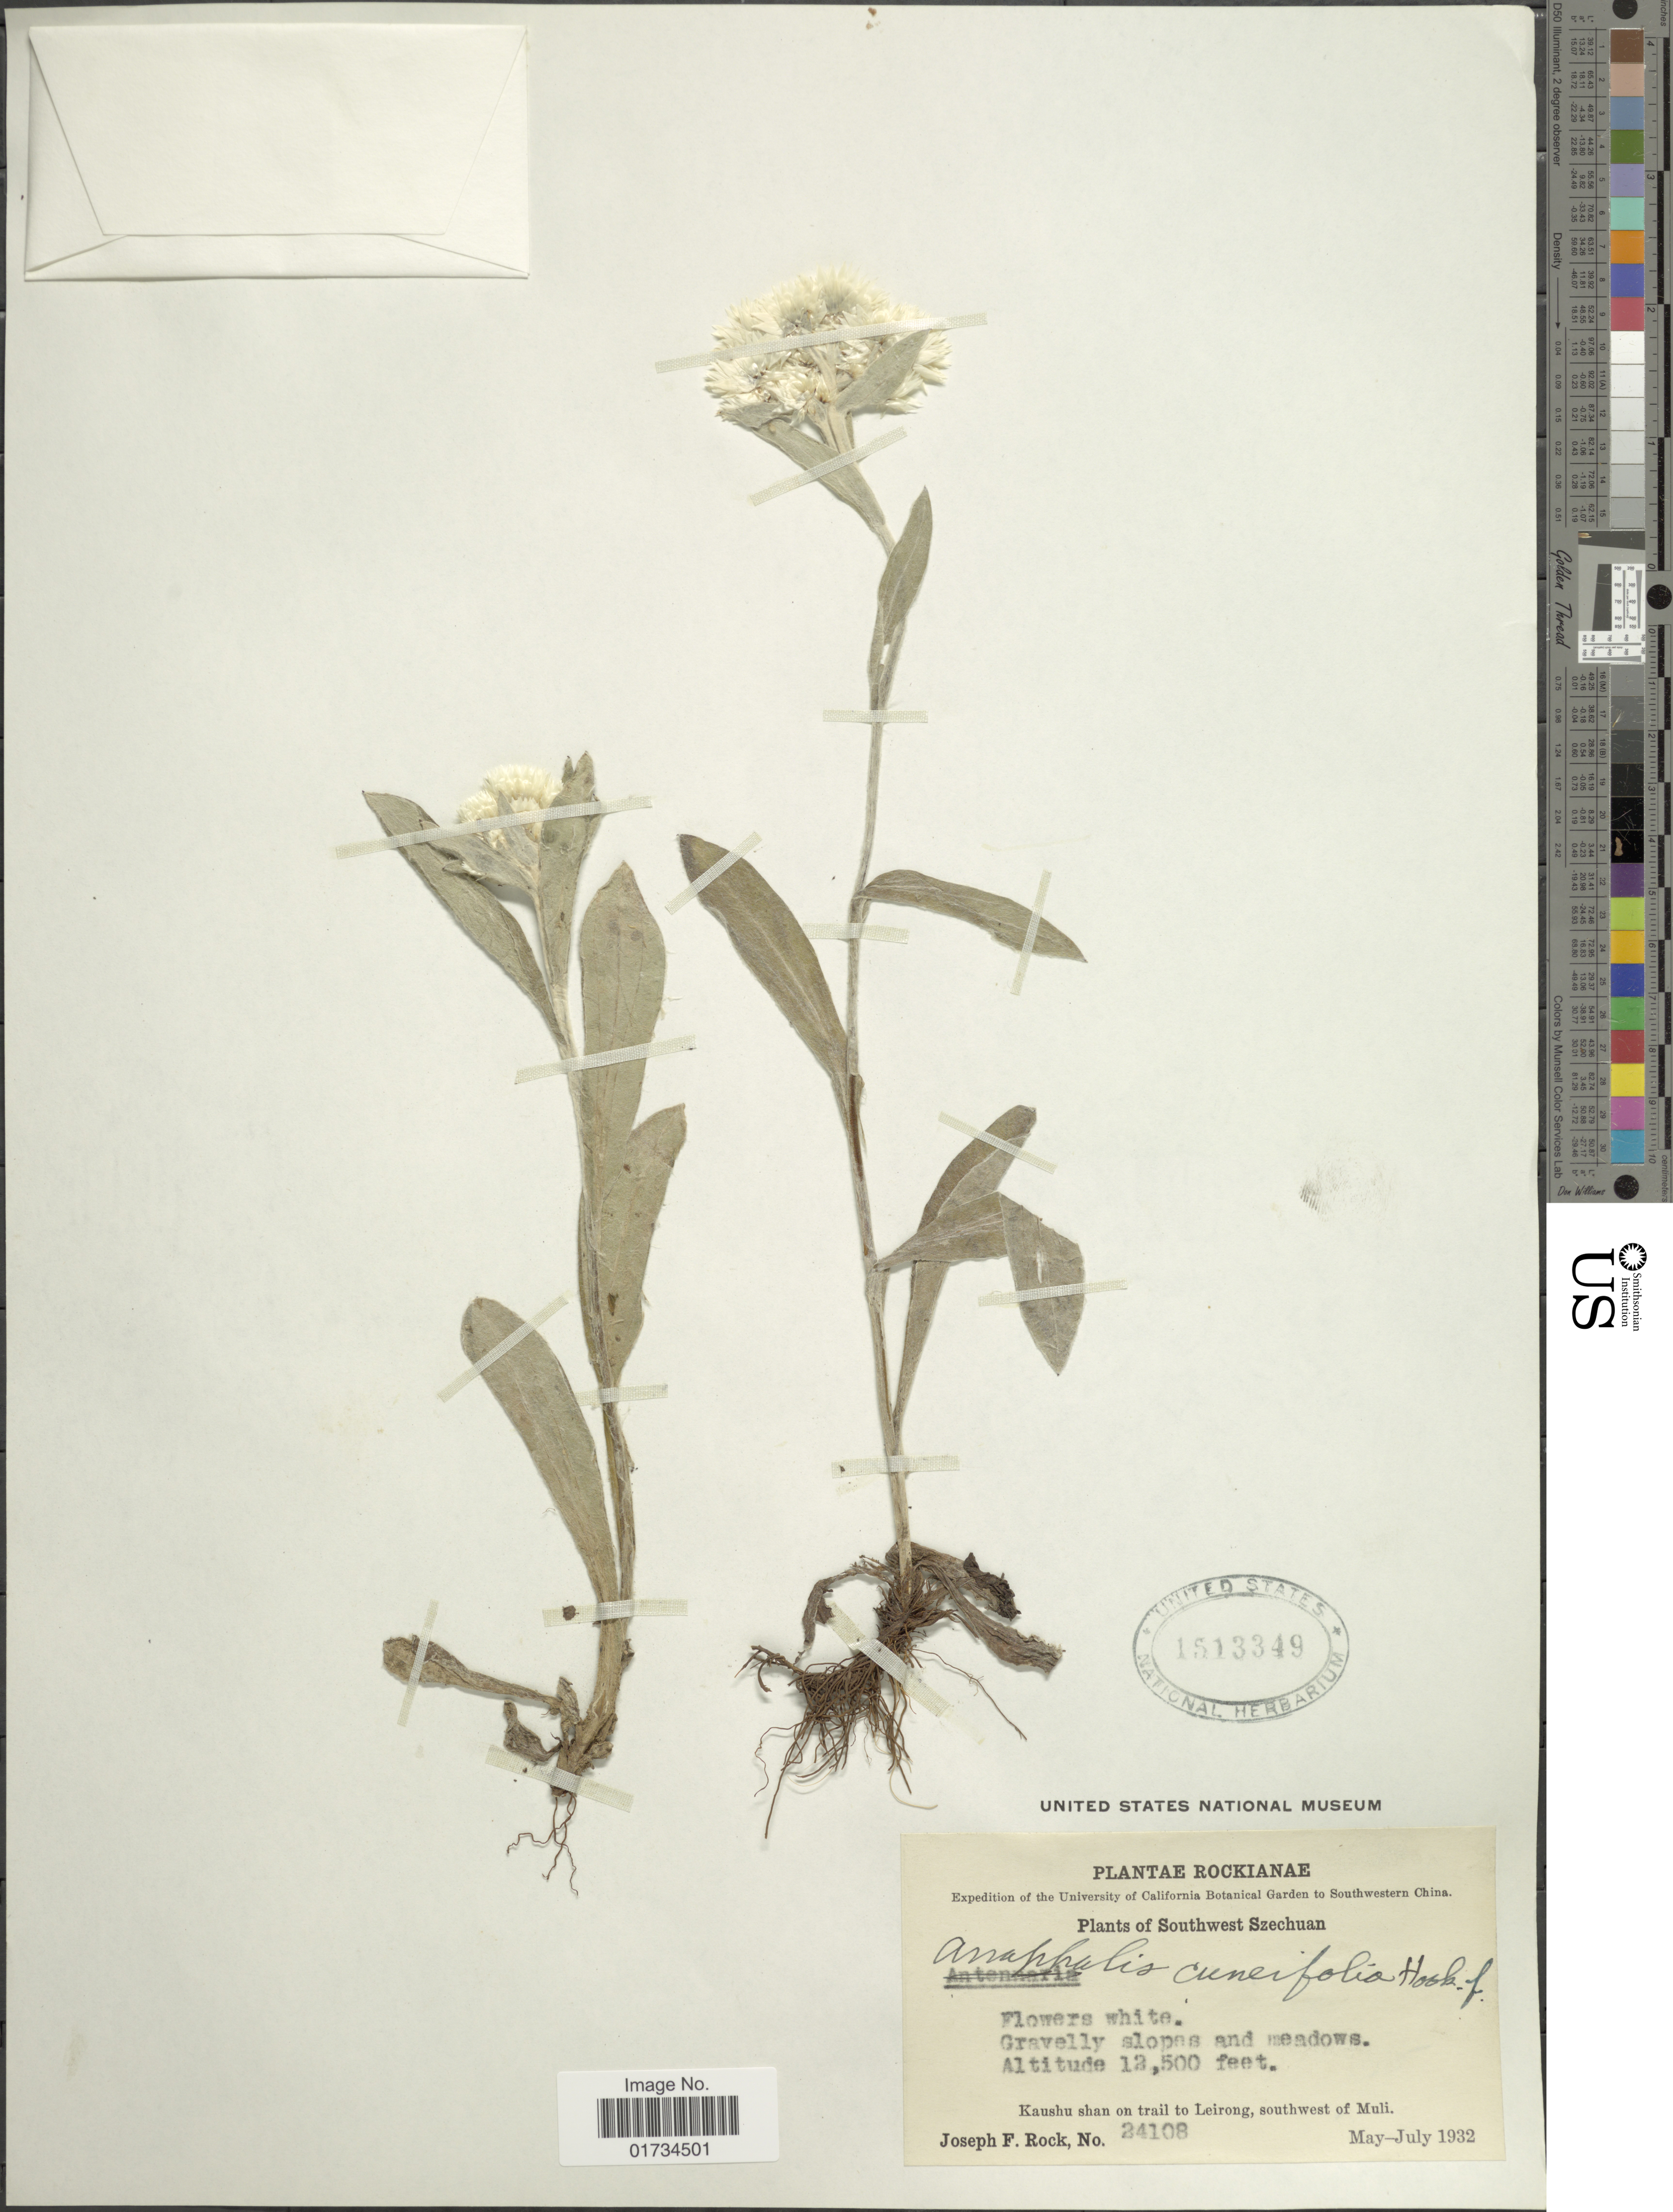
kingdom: Plantae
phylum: Tracheophyta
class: Magnoliopsida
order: Asterales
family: Asteraceae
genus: Anaphalis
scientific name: Anaphalis cuneifolia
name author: Hook. f.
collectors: J. F. Rock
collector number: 24108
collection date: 1932-05/1932-07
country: China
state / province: Sichuan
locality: Southwest Szechuan. Gravelly slopes and meadows, Kaushu shan on trail to Leirong, southwest of Muli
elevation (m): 3810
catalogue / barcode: US 1513349